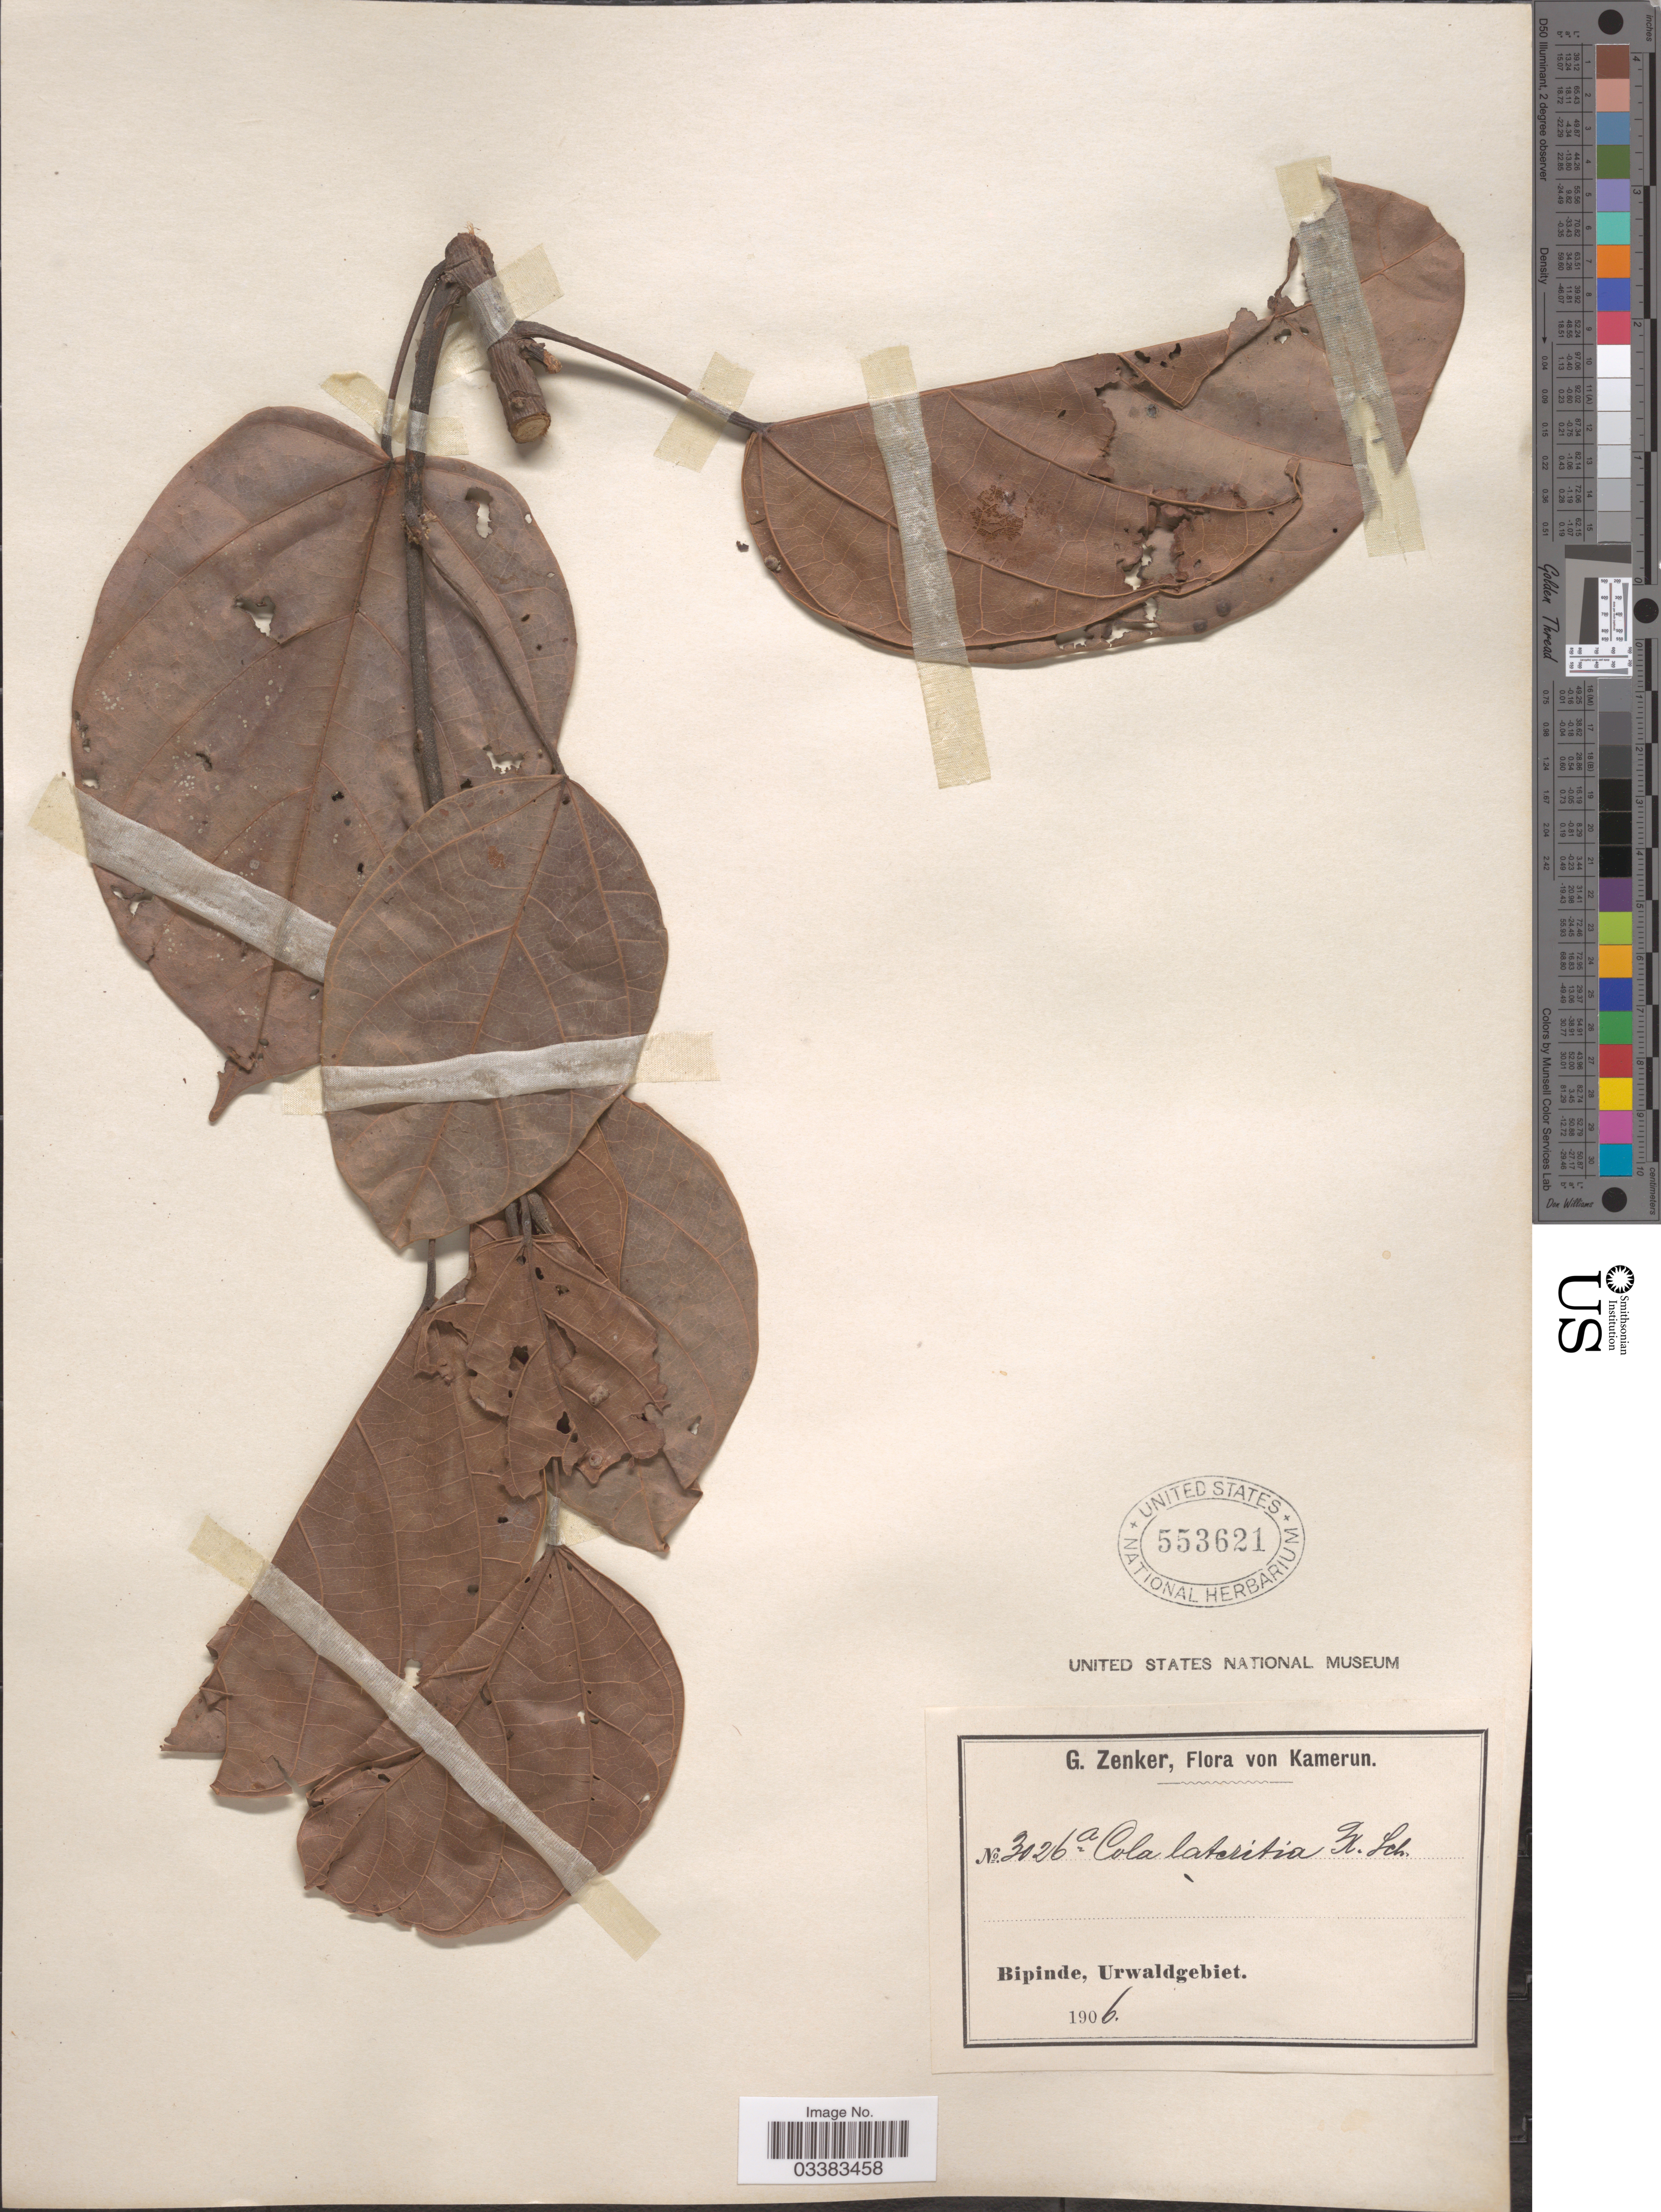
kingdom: Plantae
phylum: Tracheophyta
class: Magnoliopsida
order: Malvales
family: Malvaceae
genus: Cola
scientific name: Cola lateritia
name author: K. Schum.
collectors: G. A. Zenker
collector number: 3026a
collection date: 1906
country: Cameroon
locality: Kamerun. Bipinde, Urwaldgebiet.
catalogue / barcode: US 553621